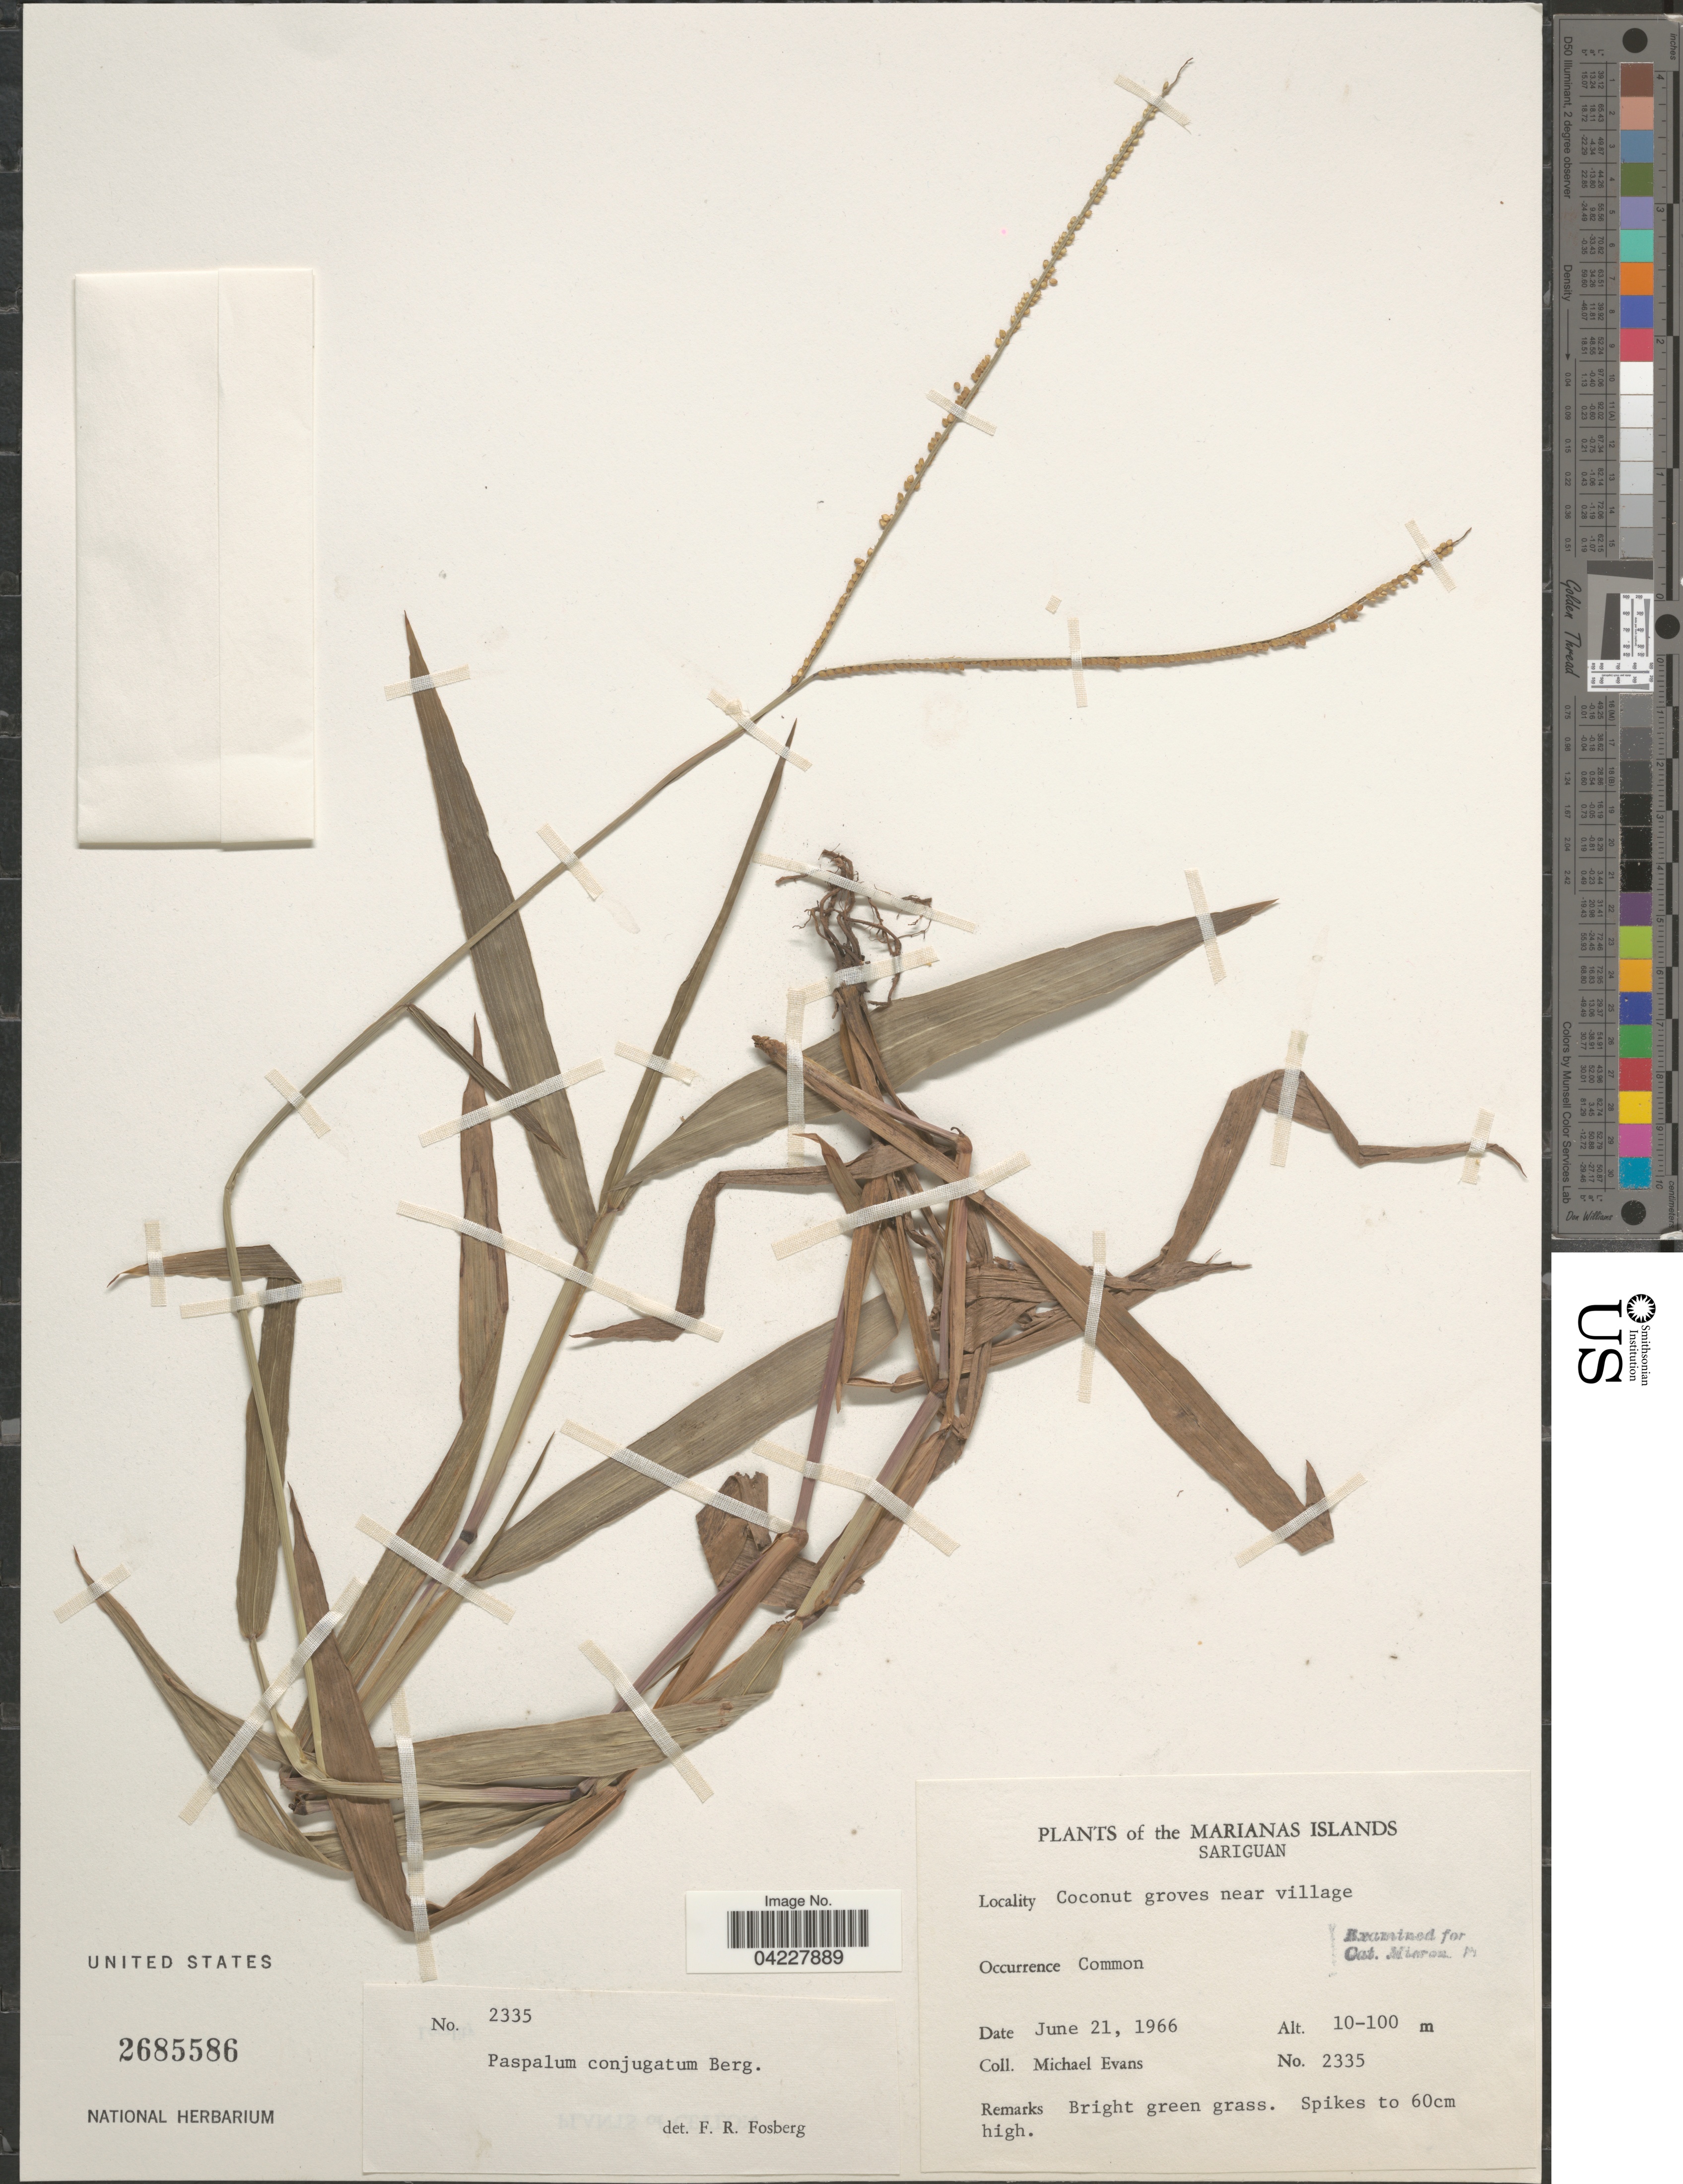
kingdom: Plantae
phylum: Tracheophyta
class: Liliopsida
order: Poales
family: Poaceae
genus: Paspalum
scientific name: Paspalum conjugatum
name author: P.J. Bergius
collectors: M. Evans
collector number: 2335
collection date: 1966-06-21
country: Northern Mariana Islands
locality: Marianas Islands. Sariguan. Coconut groves near village.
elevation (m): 10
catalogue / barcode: US 2685586